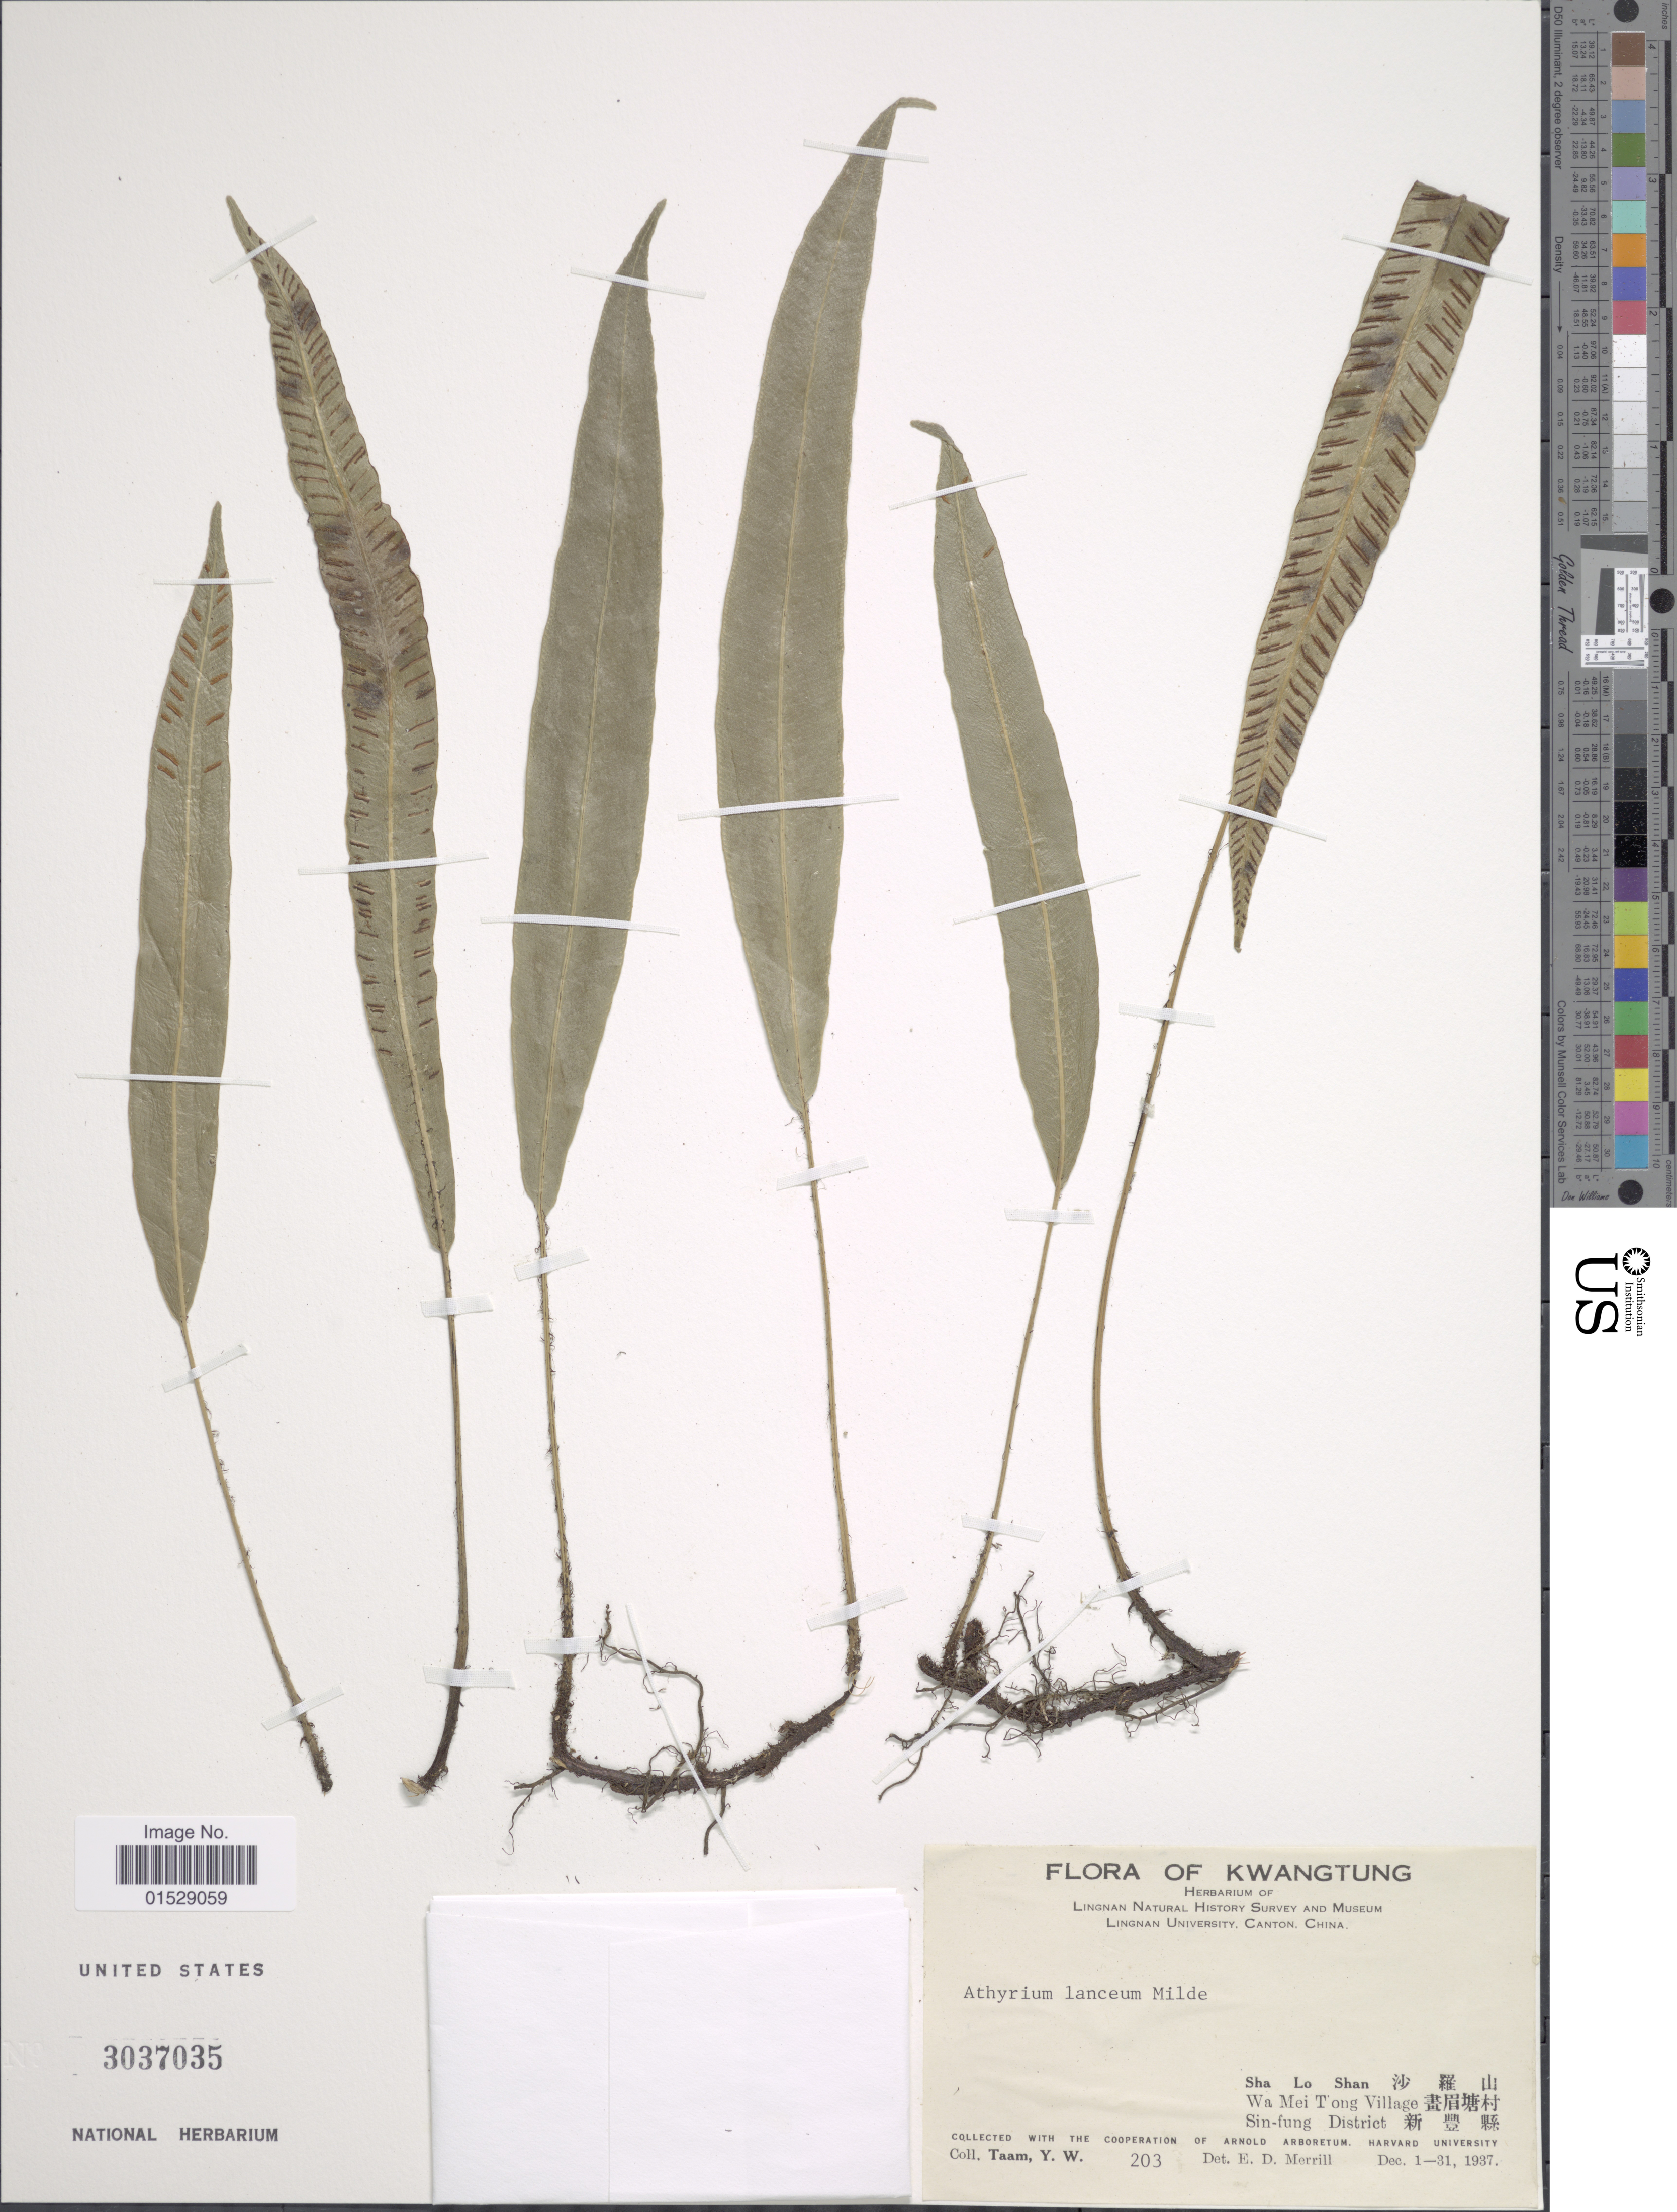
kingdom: Plantae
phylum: Tracheophyta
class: Polypodiopsida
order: Polypodiales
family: Athyriaceae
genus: Deparia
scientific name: Deparia lancea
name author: (Thunb.) Fraser-Jenk.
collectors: Y. W. Taam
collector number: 203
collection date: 1937-12-01/1937-12-31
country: China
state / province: Guangdong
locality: Kwangtung, Sha Lo Shan, Wa Mei Tong Village, Sin-fung District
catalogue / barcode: US 3037035